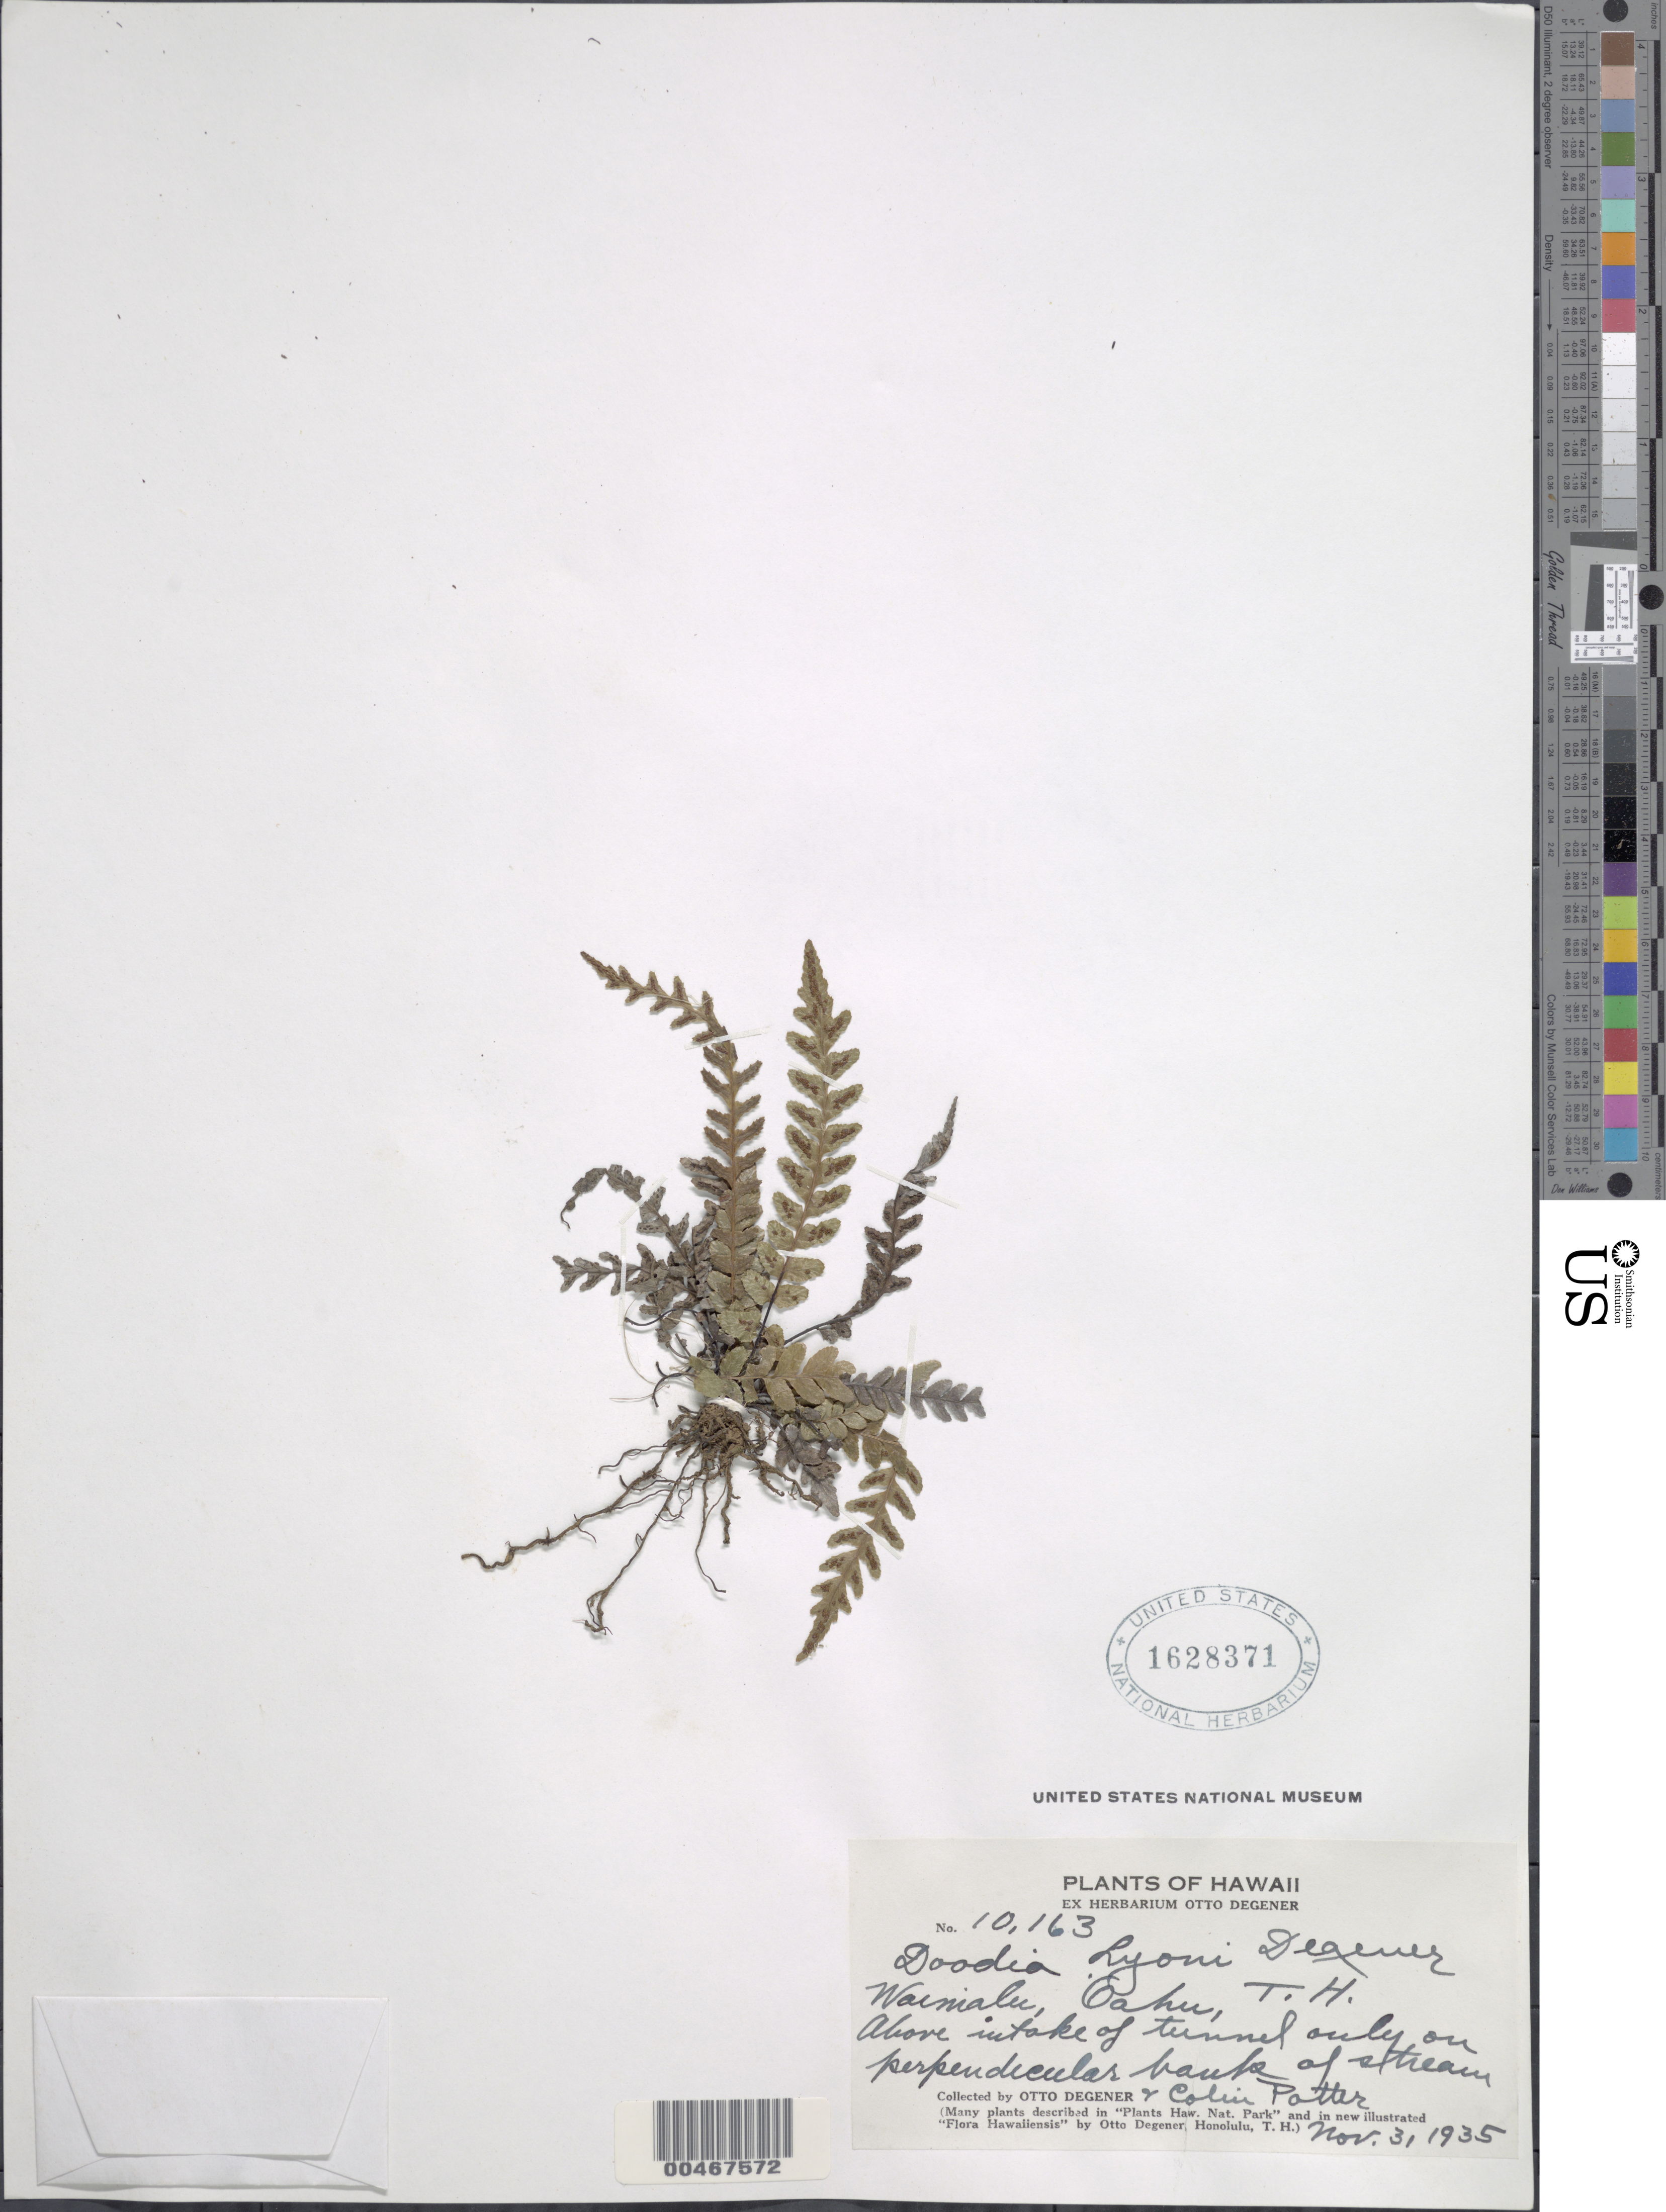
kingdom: Plantae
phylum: Tracheophyta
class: Polypodiopsida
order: Polypodiales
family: Blechnaceae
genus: Doodia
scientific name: Doodia lyonii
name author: O. Deg.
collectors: O. Degener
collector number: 10163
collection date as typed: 3 Nov 1935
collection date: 1935-11-03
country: United States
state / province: Hawaii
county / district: Honolulu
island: Oahu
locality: Waimalu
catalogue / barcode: US 1628371